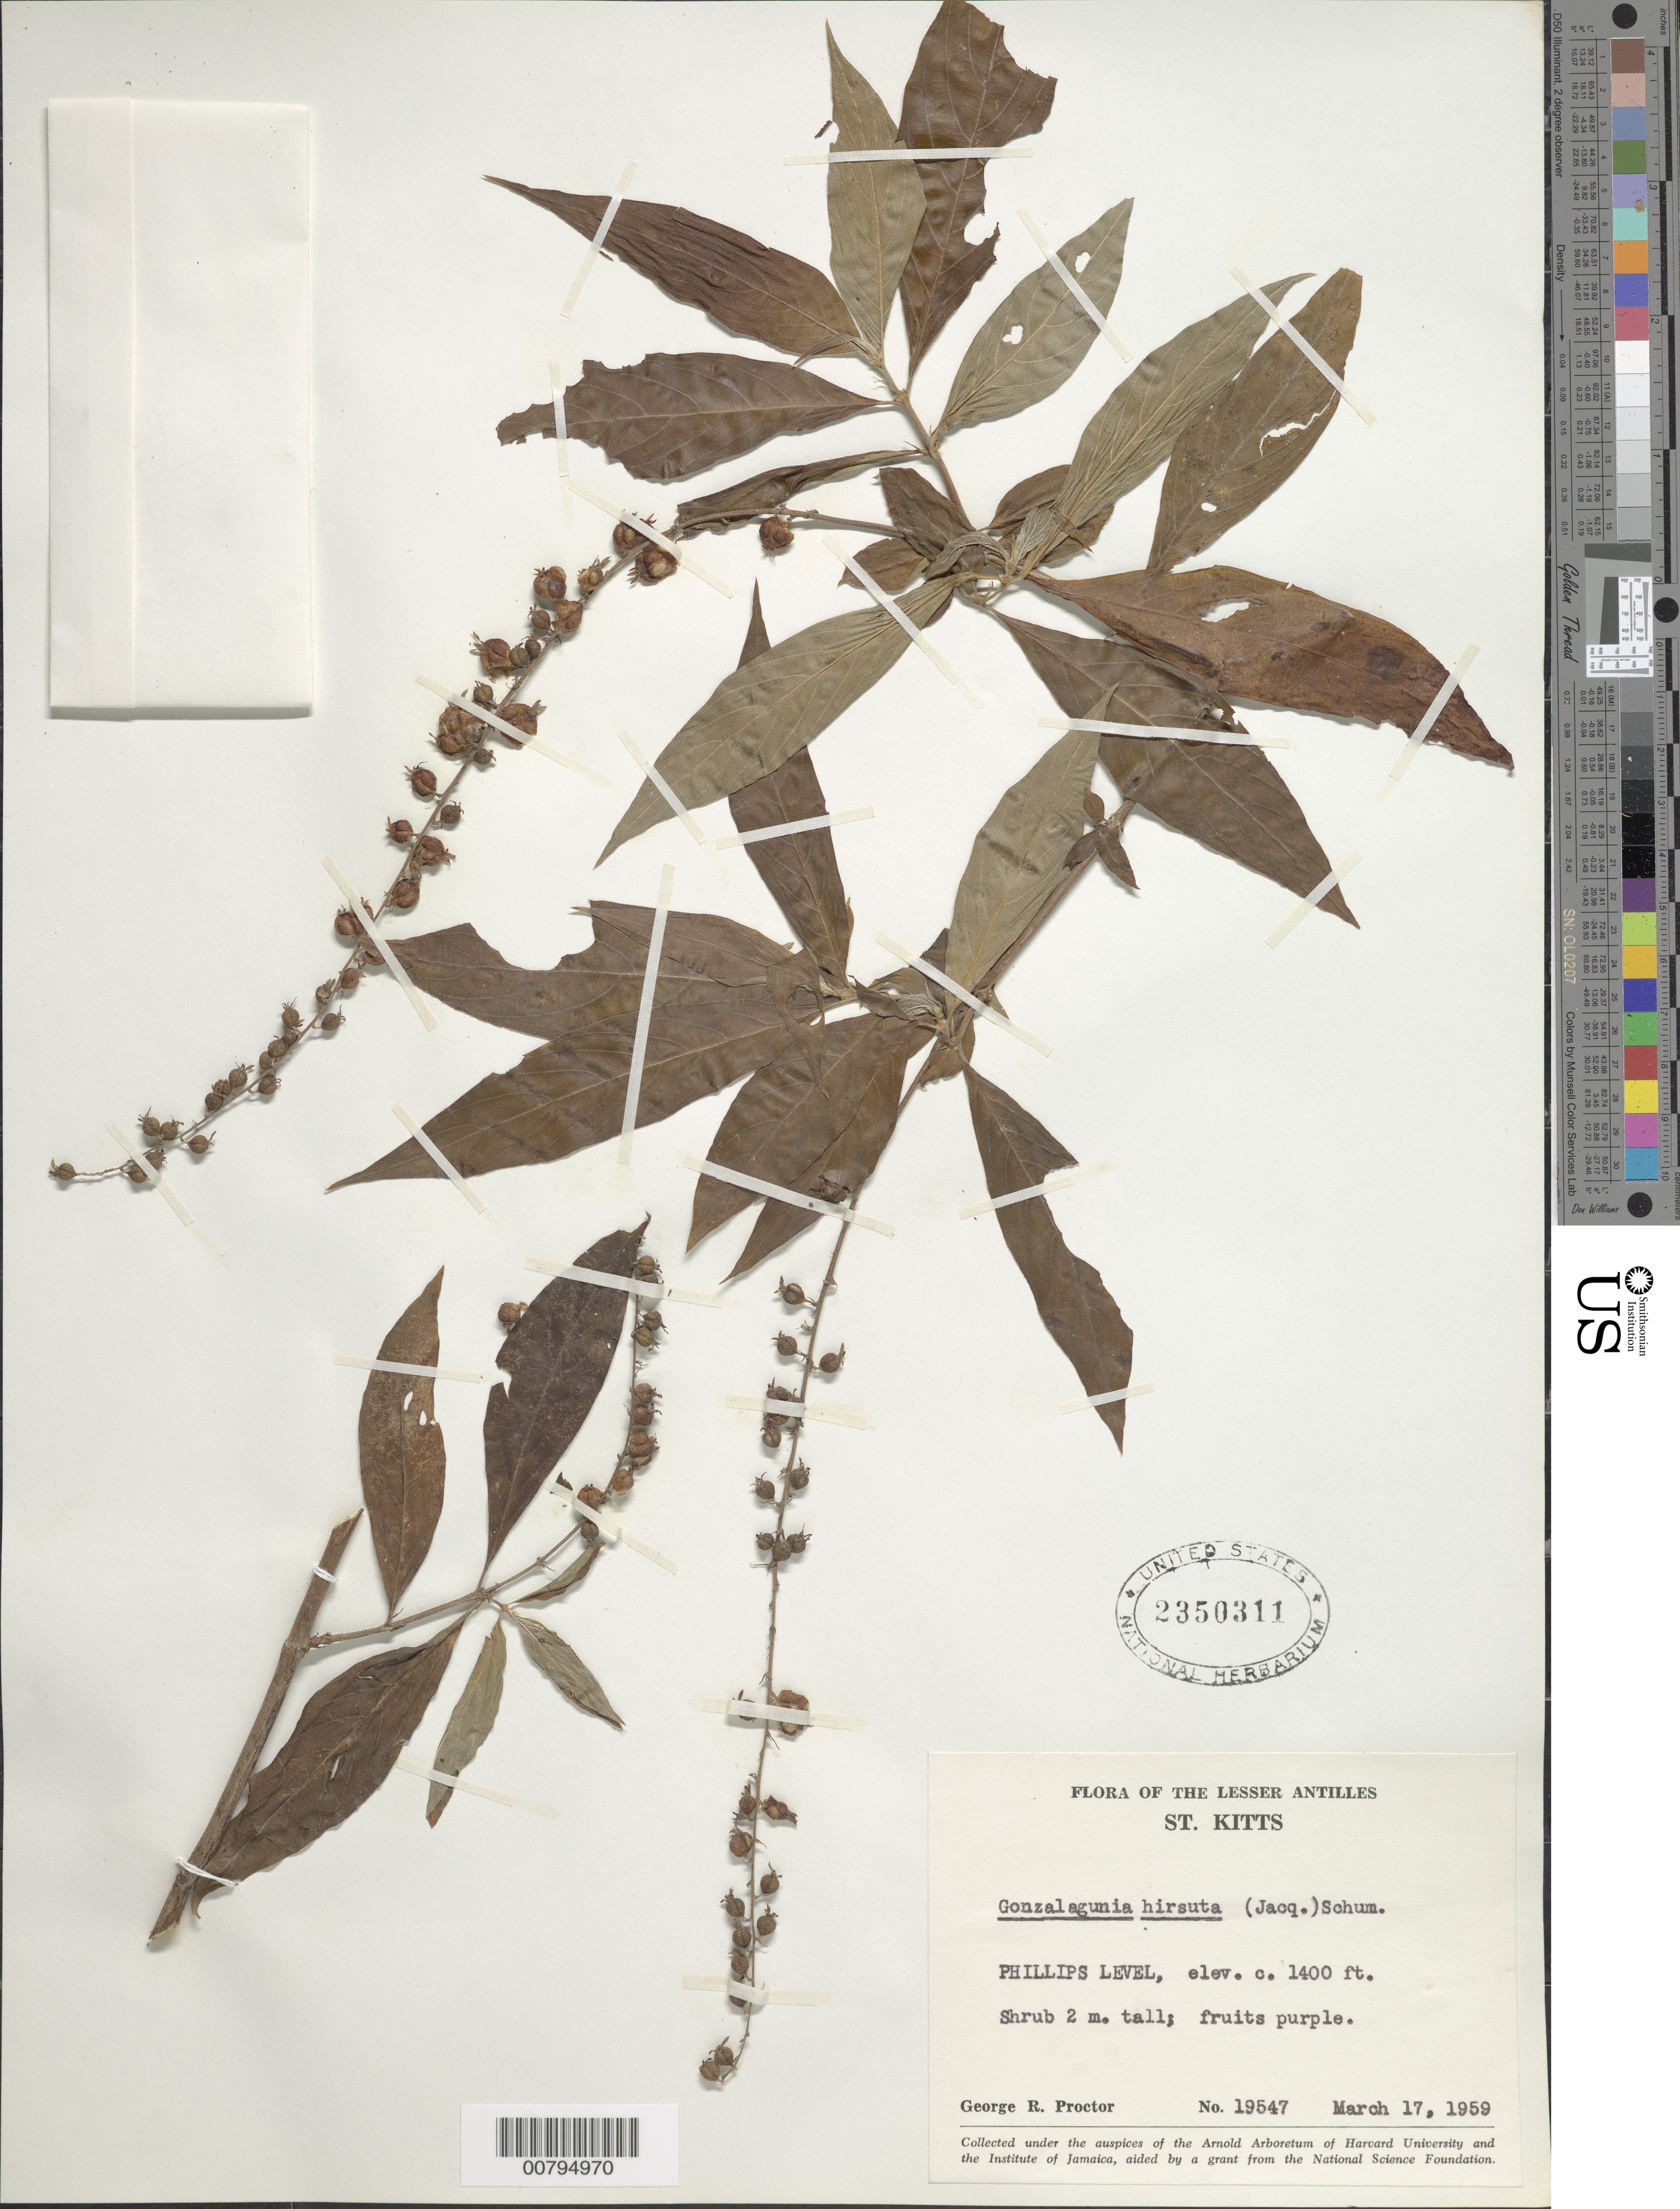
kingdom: Plantae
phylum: Tracheophyta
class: Magnoliopsida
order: Gentianales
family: Rubiaceae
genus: Gonzalagunia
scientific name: Gonzalagunia hirsuta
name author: Schum.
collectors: G. R. Proctor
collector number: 19547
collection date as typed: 17 Mar 1959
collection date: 1959-03-17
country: St. Christopher-Nevis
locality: Phillips Level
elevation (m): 427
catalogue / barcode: US 2350311